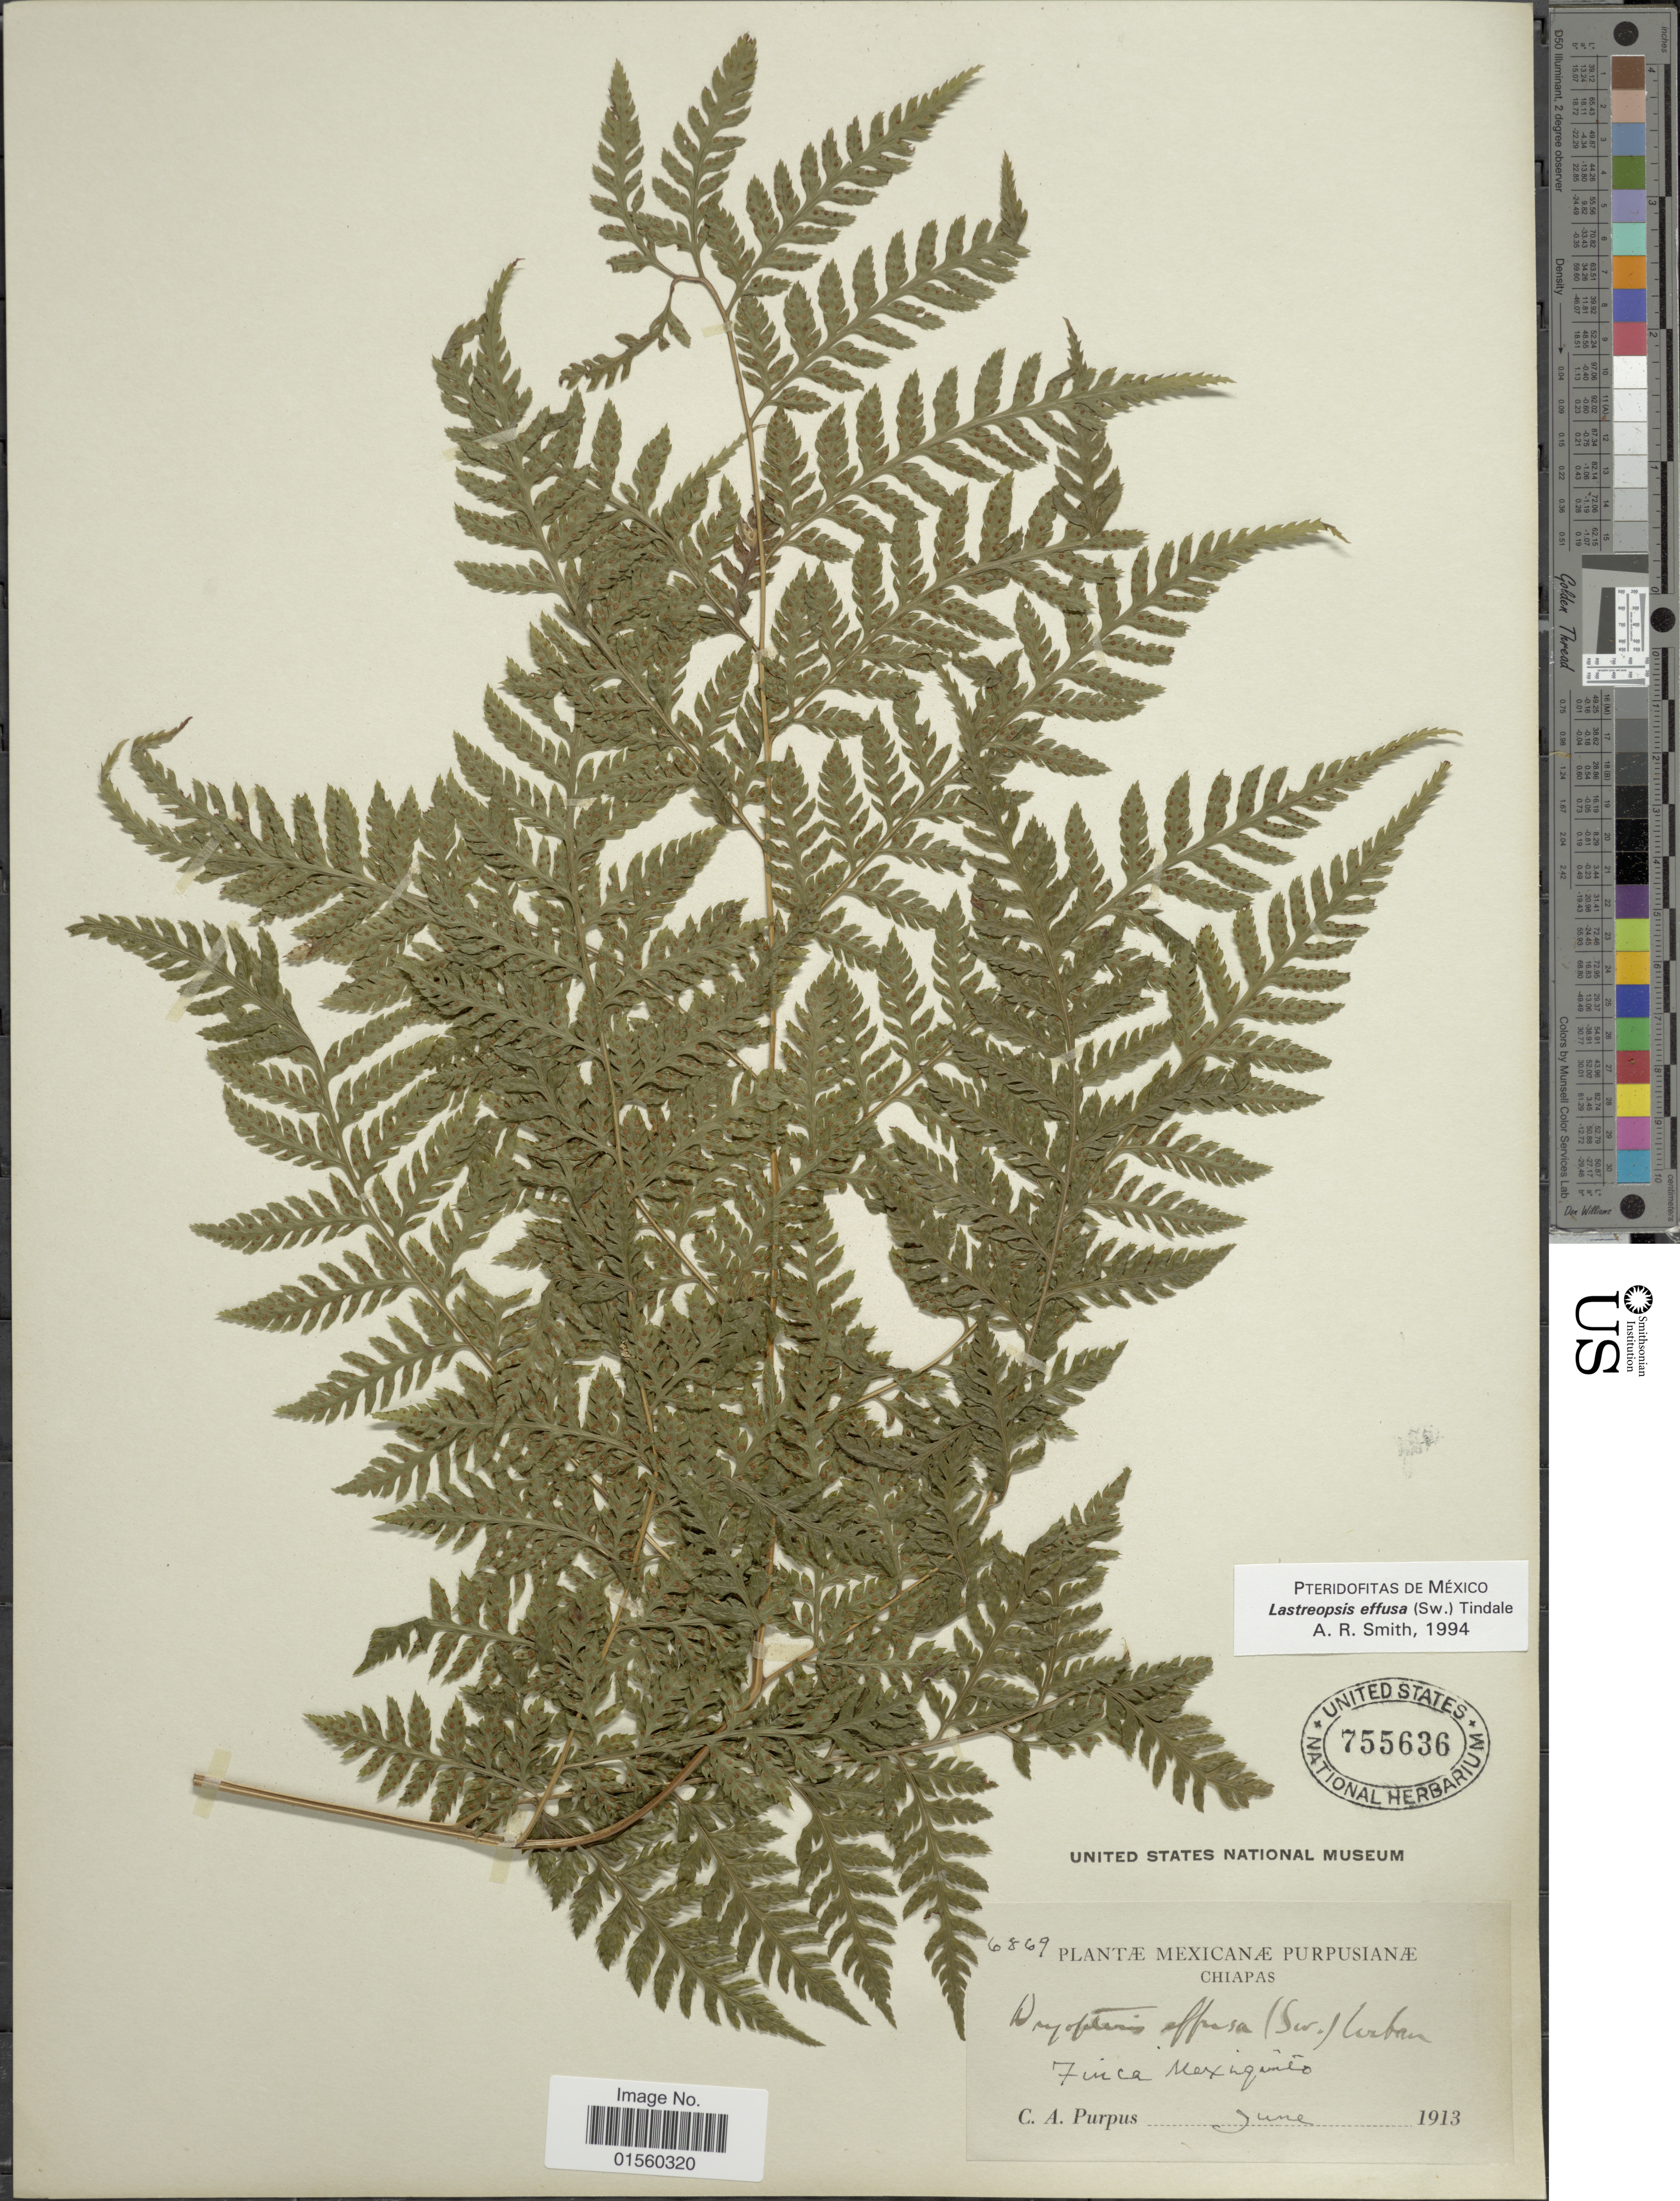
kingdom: Plantae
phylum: Tracheophyta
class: Polypodiopsida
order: Polypodiales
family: Dryopteridaceae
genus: Parapolystichum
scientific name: Parapolystichum effusum var. effusum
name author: (Sw.) Ching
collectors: C. A. Purpus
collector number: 6869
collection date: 1913-06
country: Mexico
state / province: Chiapas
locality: Mexicanae, Finca Mexiquito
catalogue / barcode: US 755636